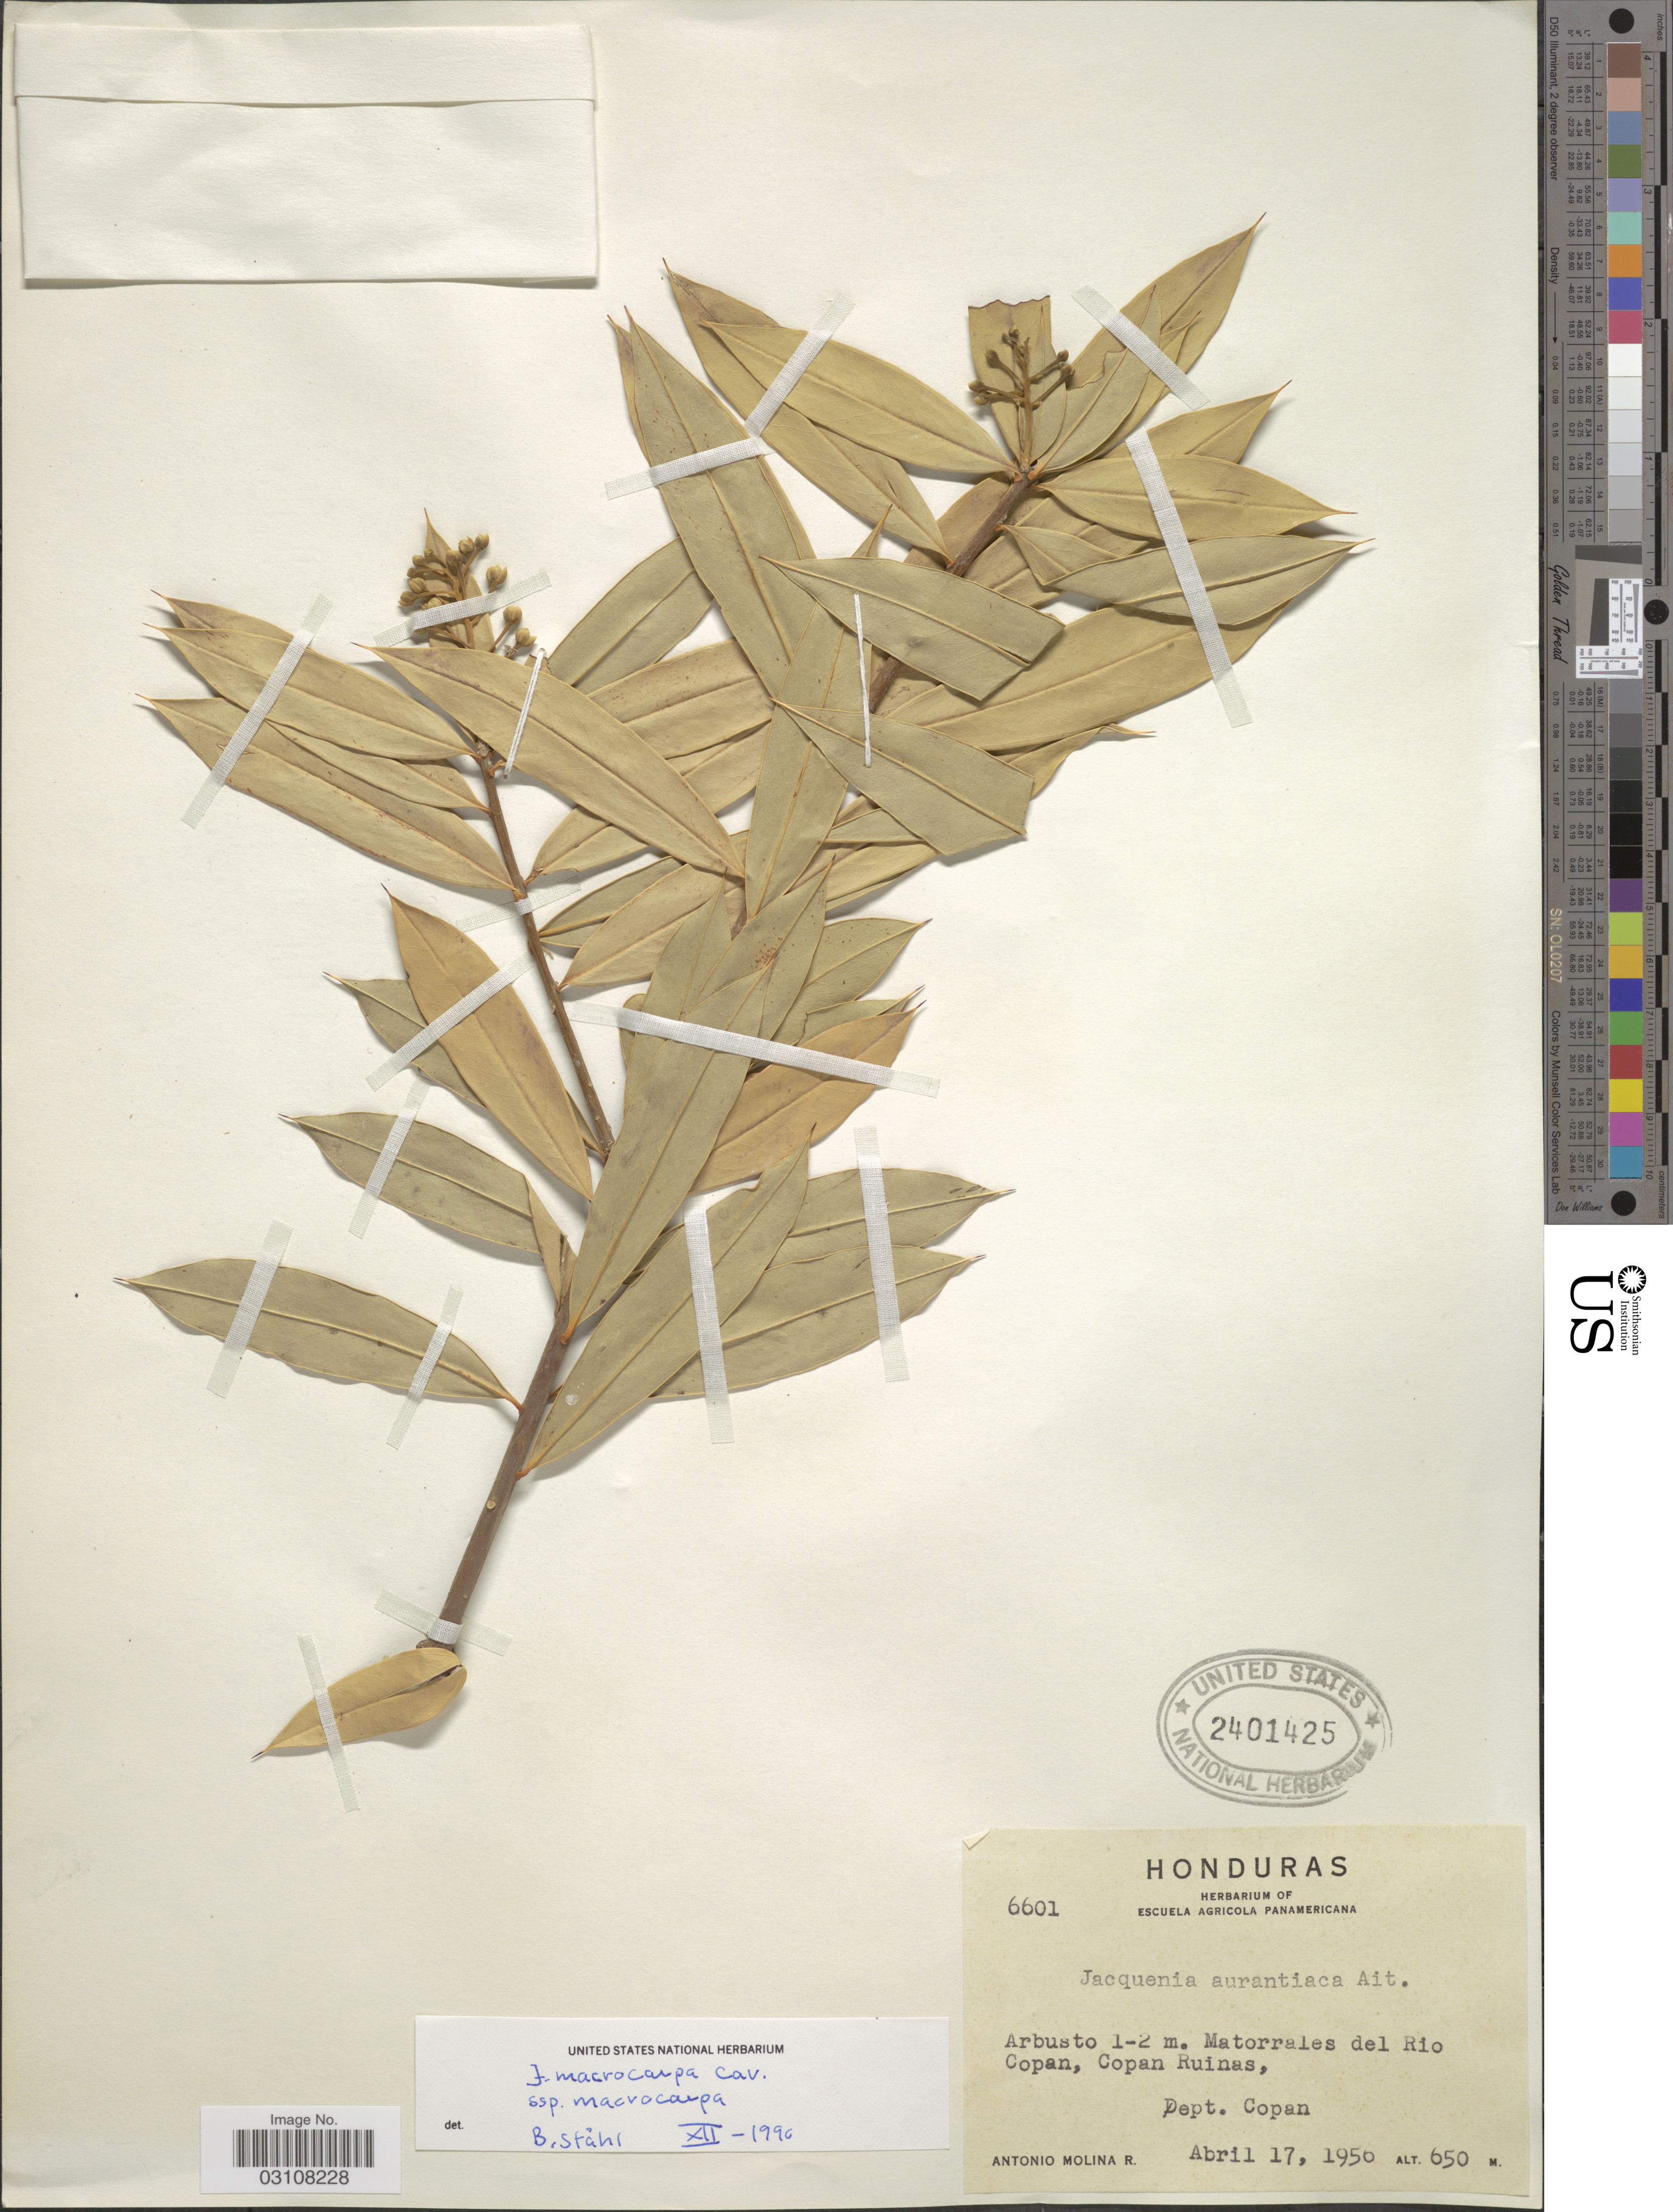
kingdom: Plantae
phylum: Tracheophyta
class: Magnoliopsida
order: Ericales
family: Primulaceae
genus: Jacquinia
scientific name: Jacquinia macrocarpa subsp. macrocarpa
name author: Cav.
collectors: A. Molina R.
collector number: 6601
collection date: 1950-04-17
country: Honduras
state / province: Copán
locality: Matorrales del Rio Copan, Copan Ruinas, Dept. Copan.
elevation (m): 650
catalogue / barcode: US 2401425